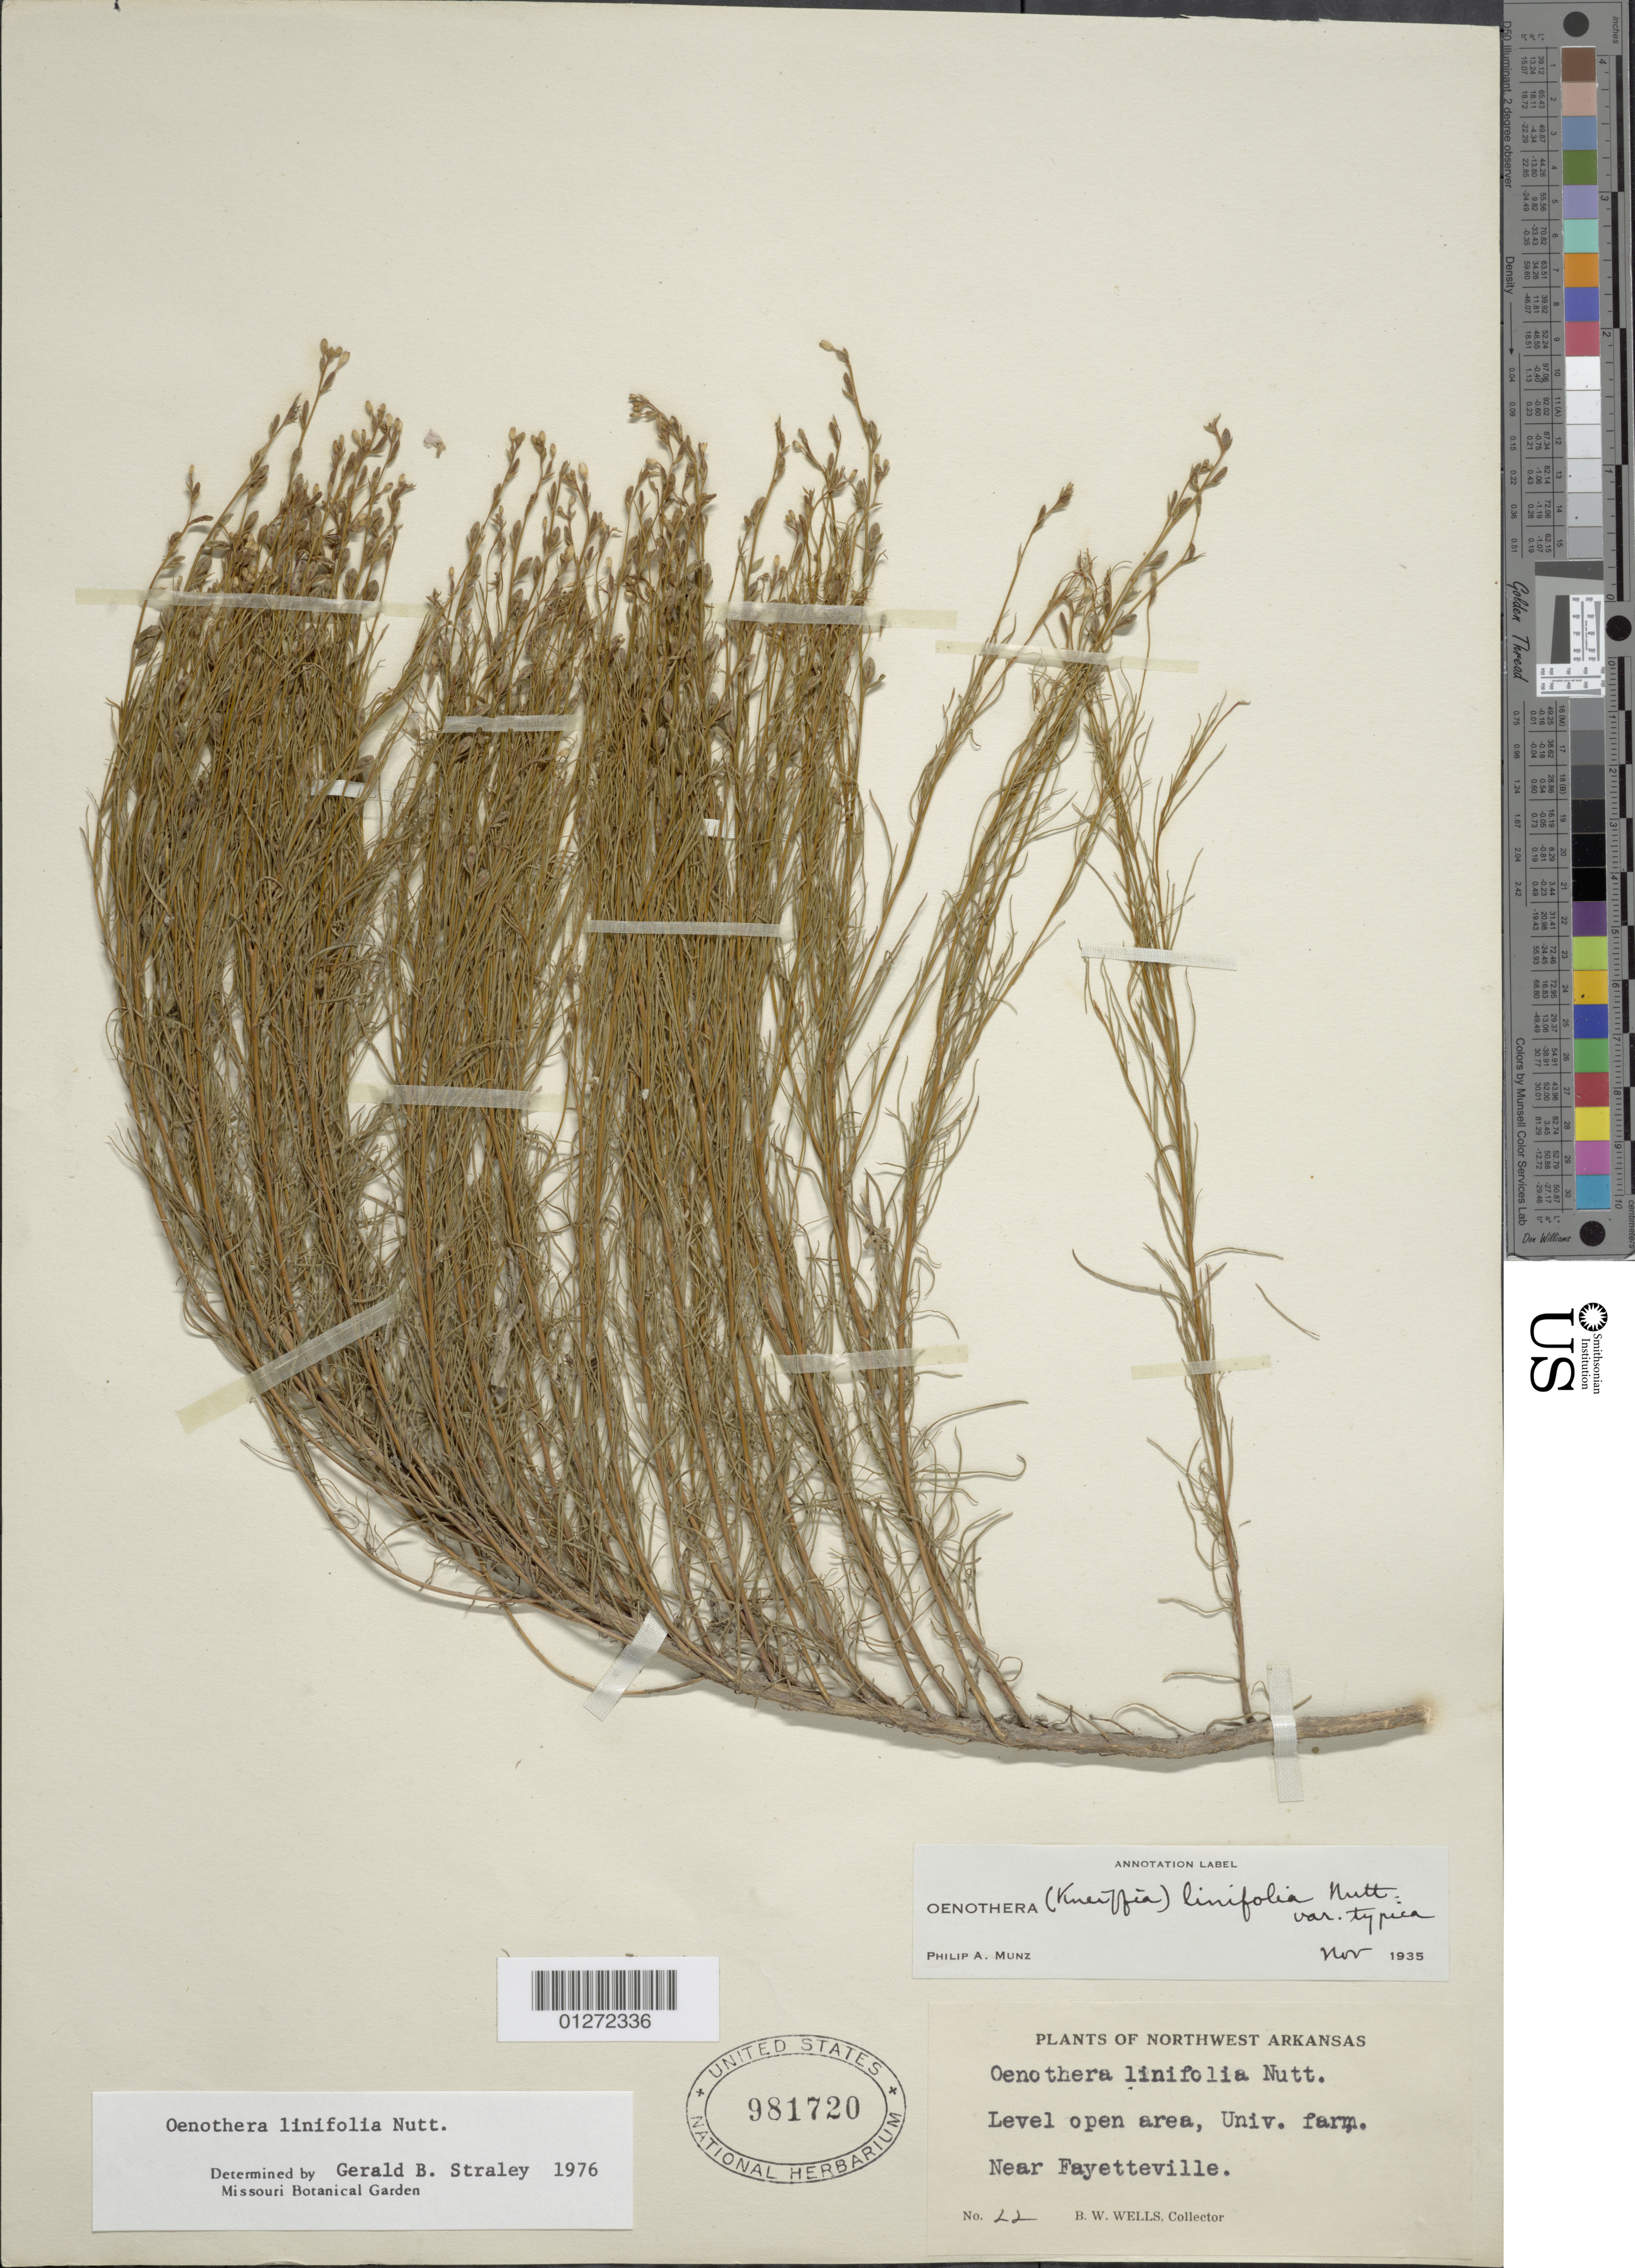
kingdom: Plantae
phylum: Tracheophyta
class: Magnoliopsida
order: Myrtales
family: Onagraceae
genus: Oenothera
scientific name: Oenothera linifolia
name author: Nutt.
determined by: Straley, G. B.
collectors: B. Wells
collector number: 22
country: United States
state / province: Arkansas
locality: Near Fayetteville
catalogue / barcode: US 981720